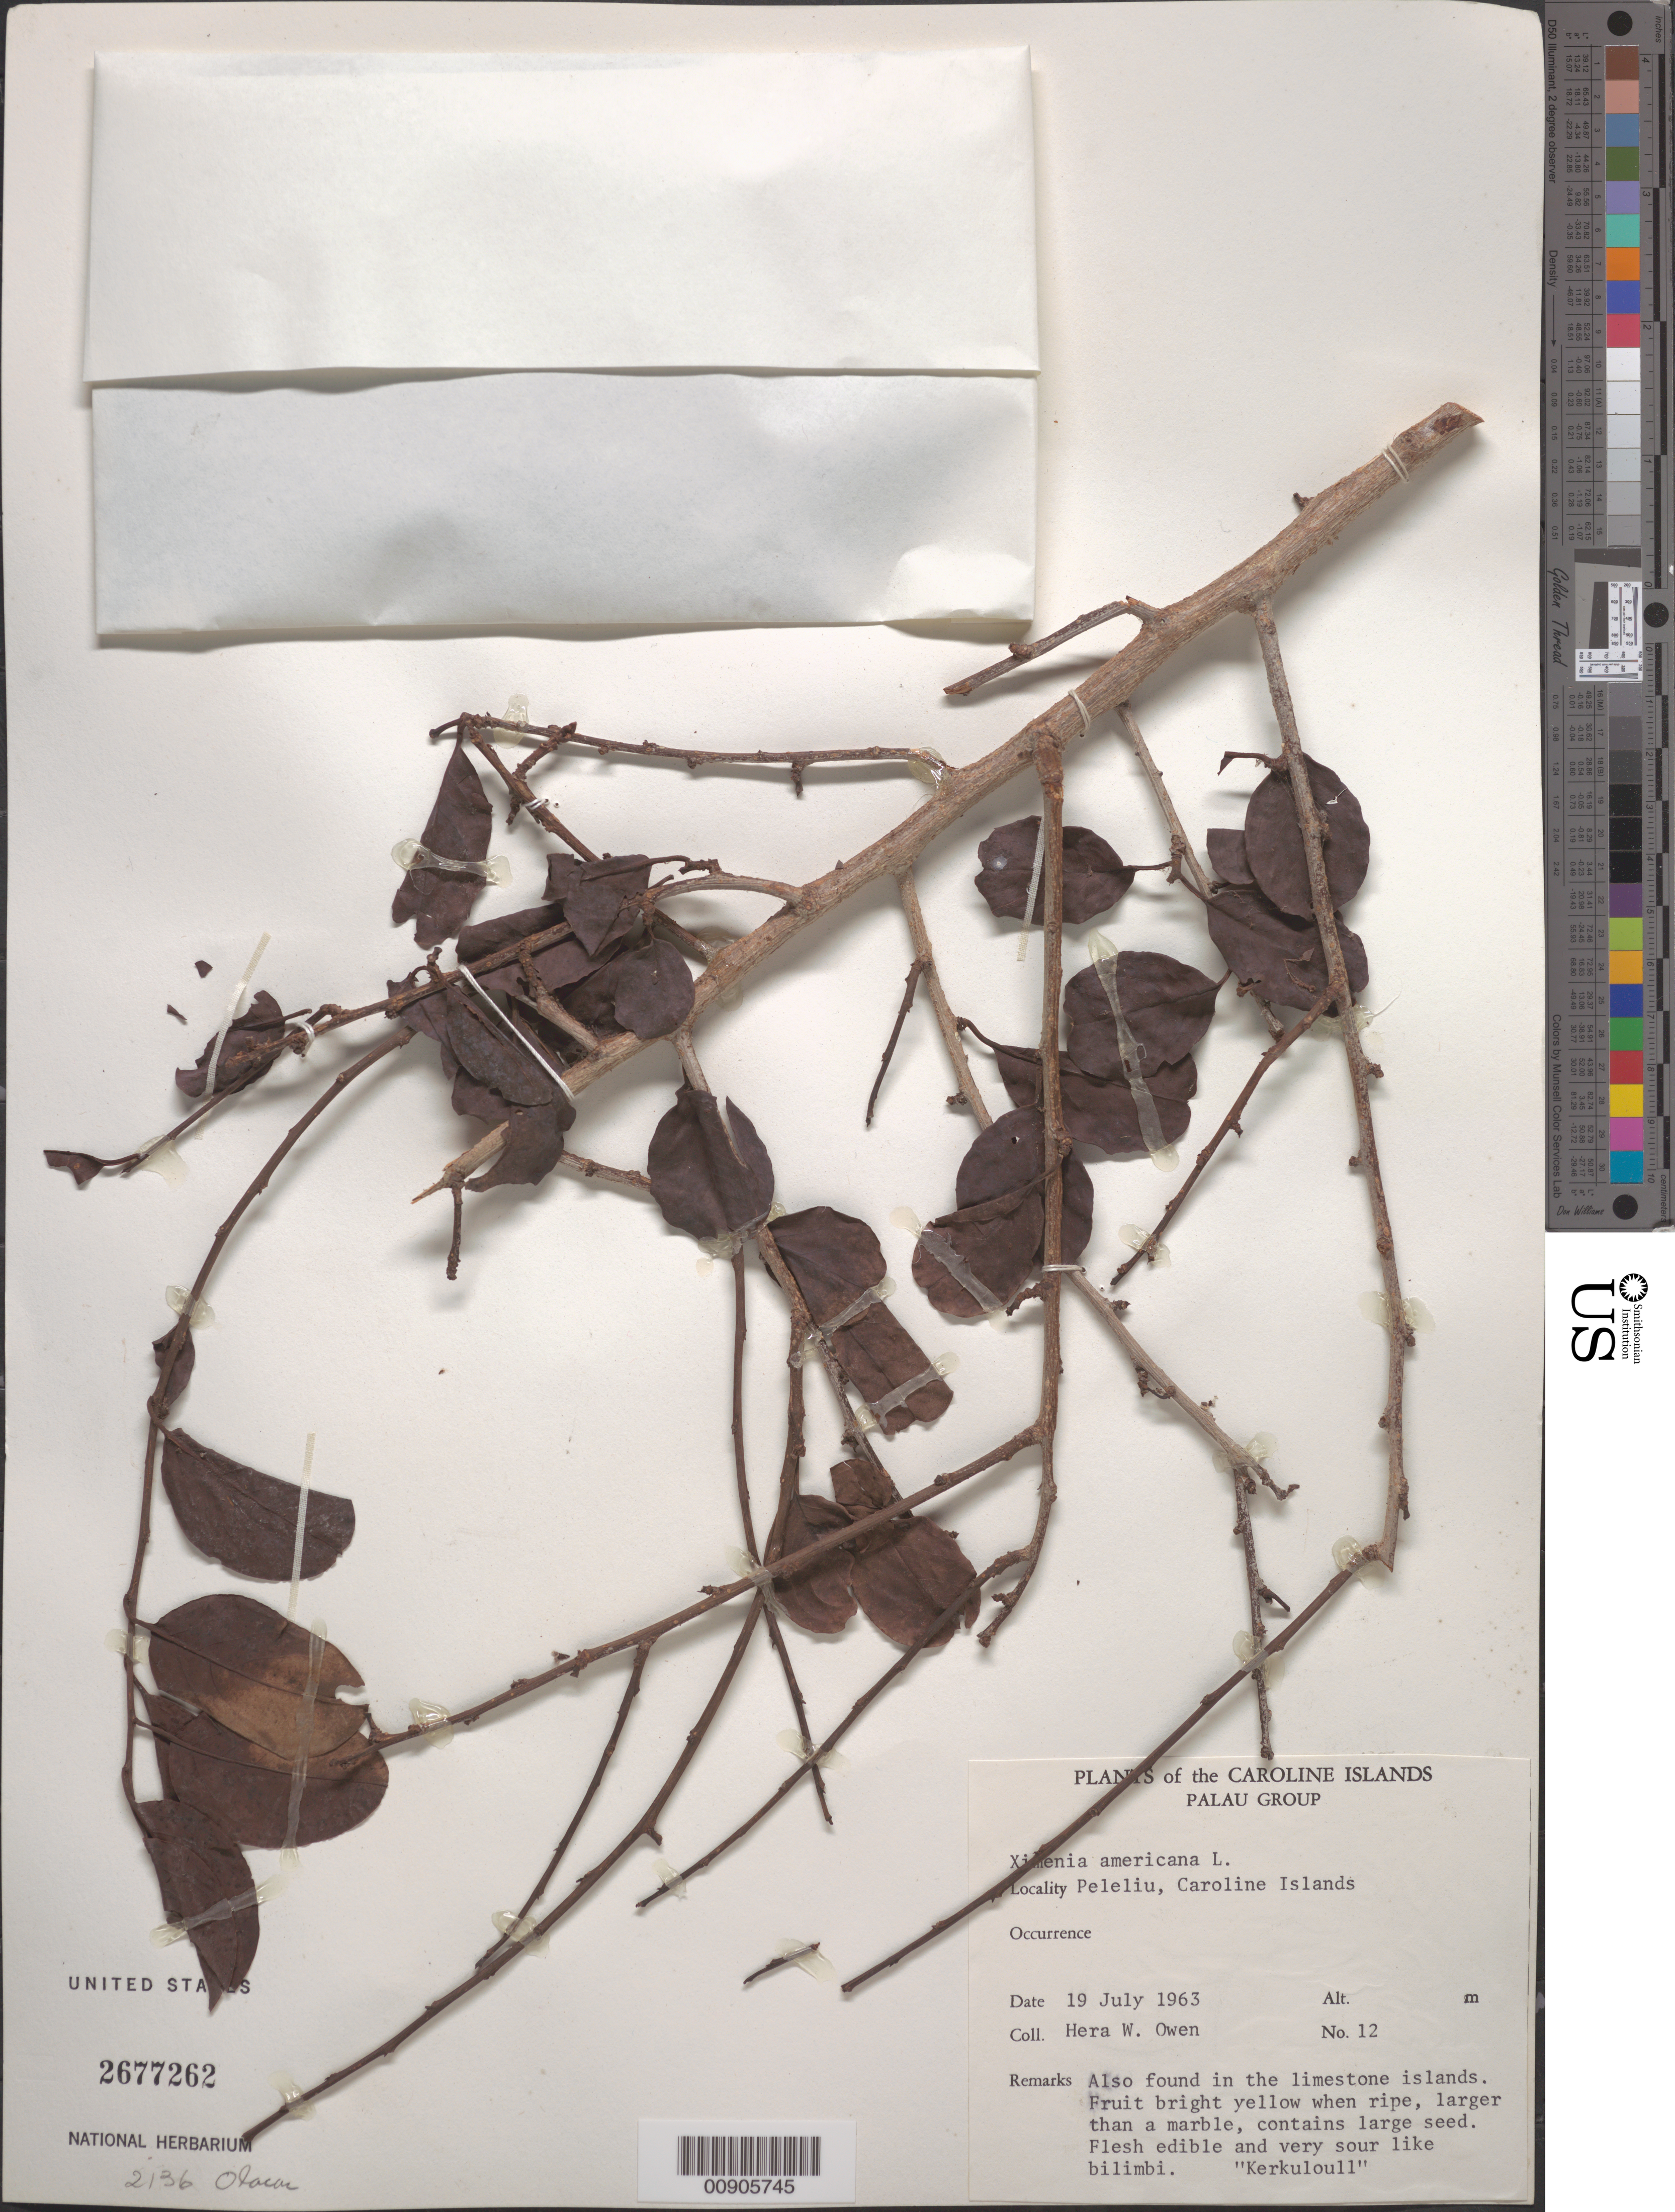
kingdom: Plantae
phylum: Tracheophyta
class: Magnoliopsida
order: Santalales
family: Ximeniaceae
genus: Ximenia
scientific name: Ximenia americana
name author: L.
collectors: H. Owen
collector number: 12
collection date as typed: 19 Jul 1963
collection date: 1963-07-19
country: Palau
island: Beliliou [Peleliu]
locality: Peleliu I.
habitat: also found in the limestone islands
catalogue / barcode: US 2677262